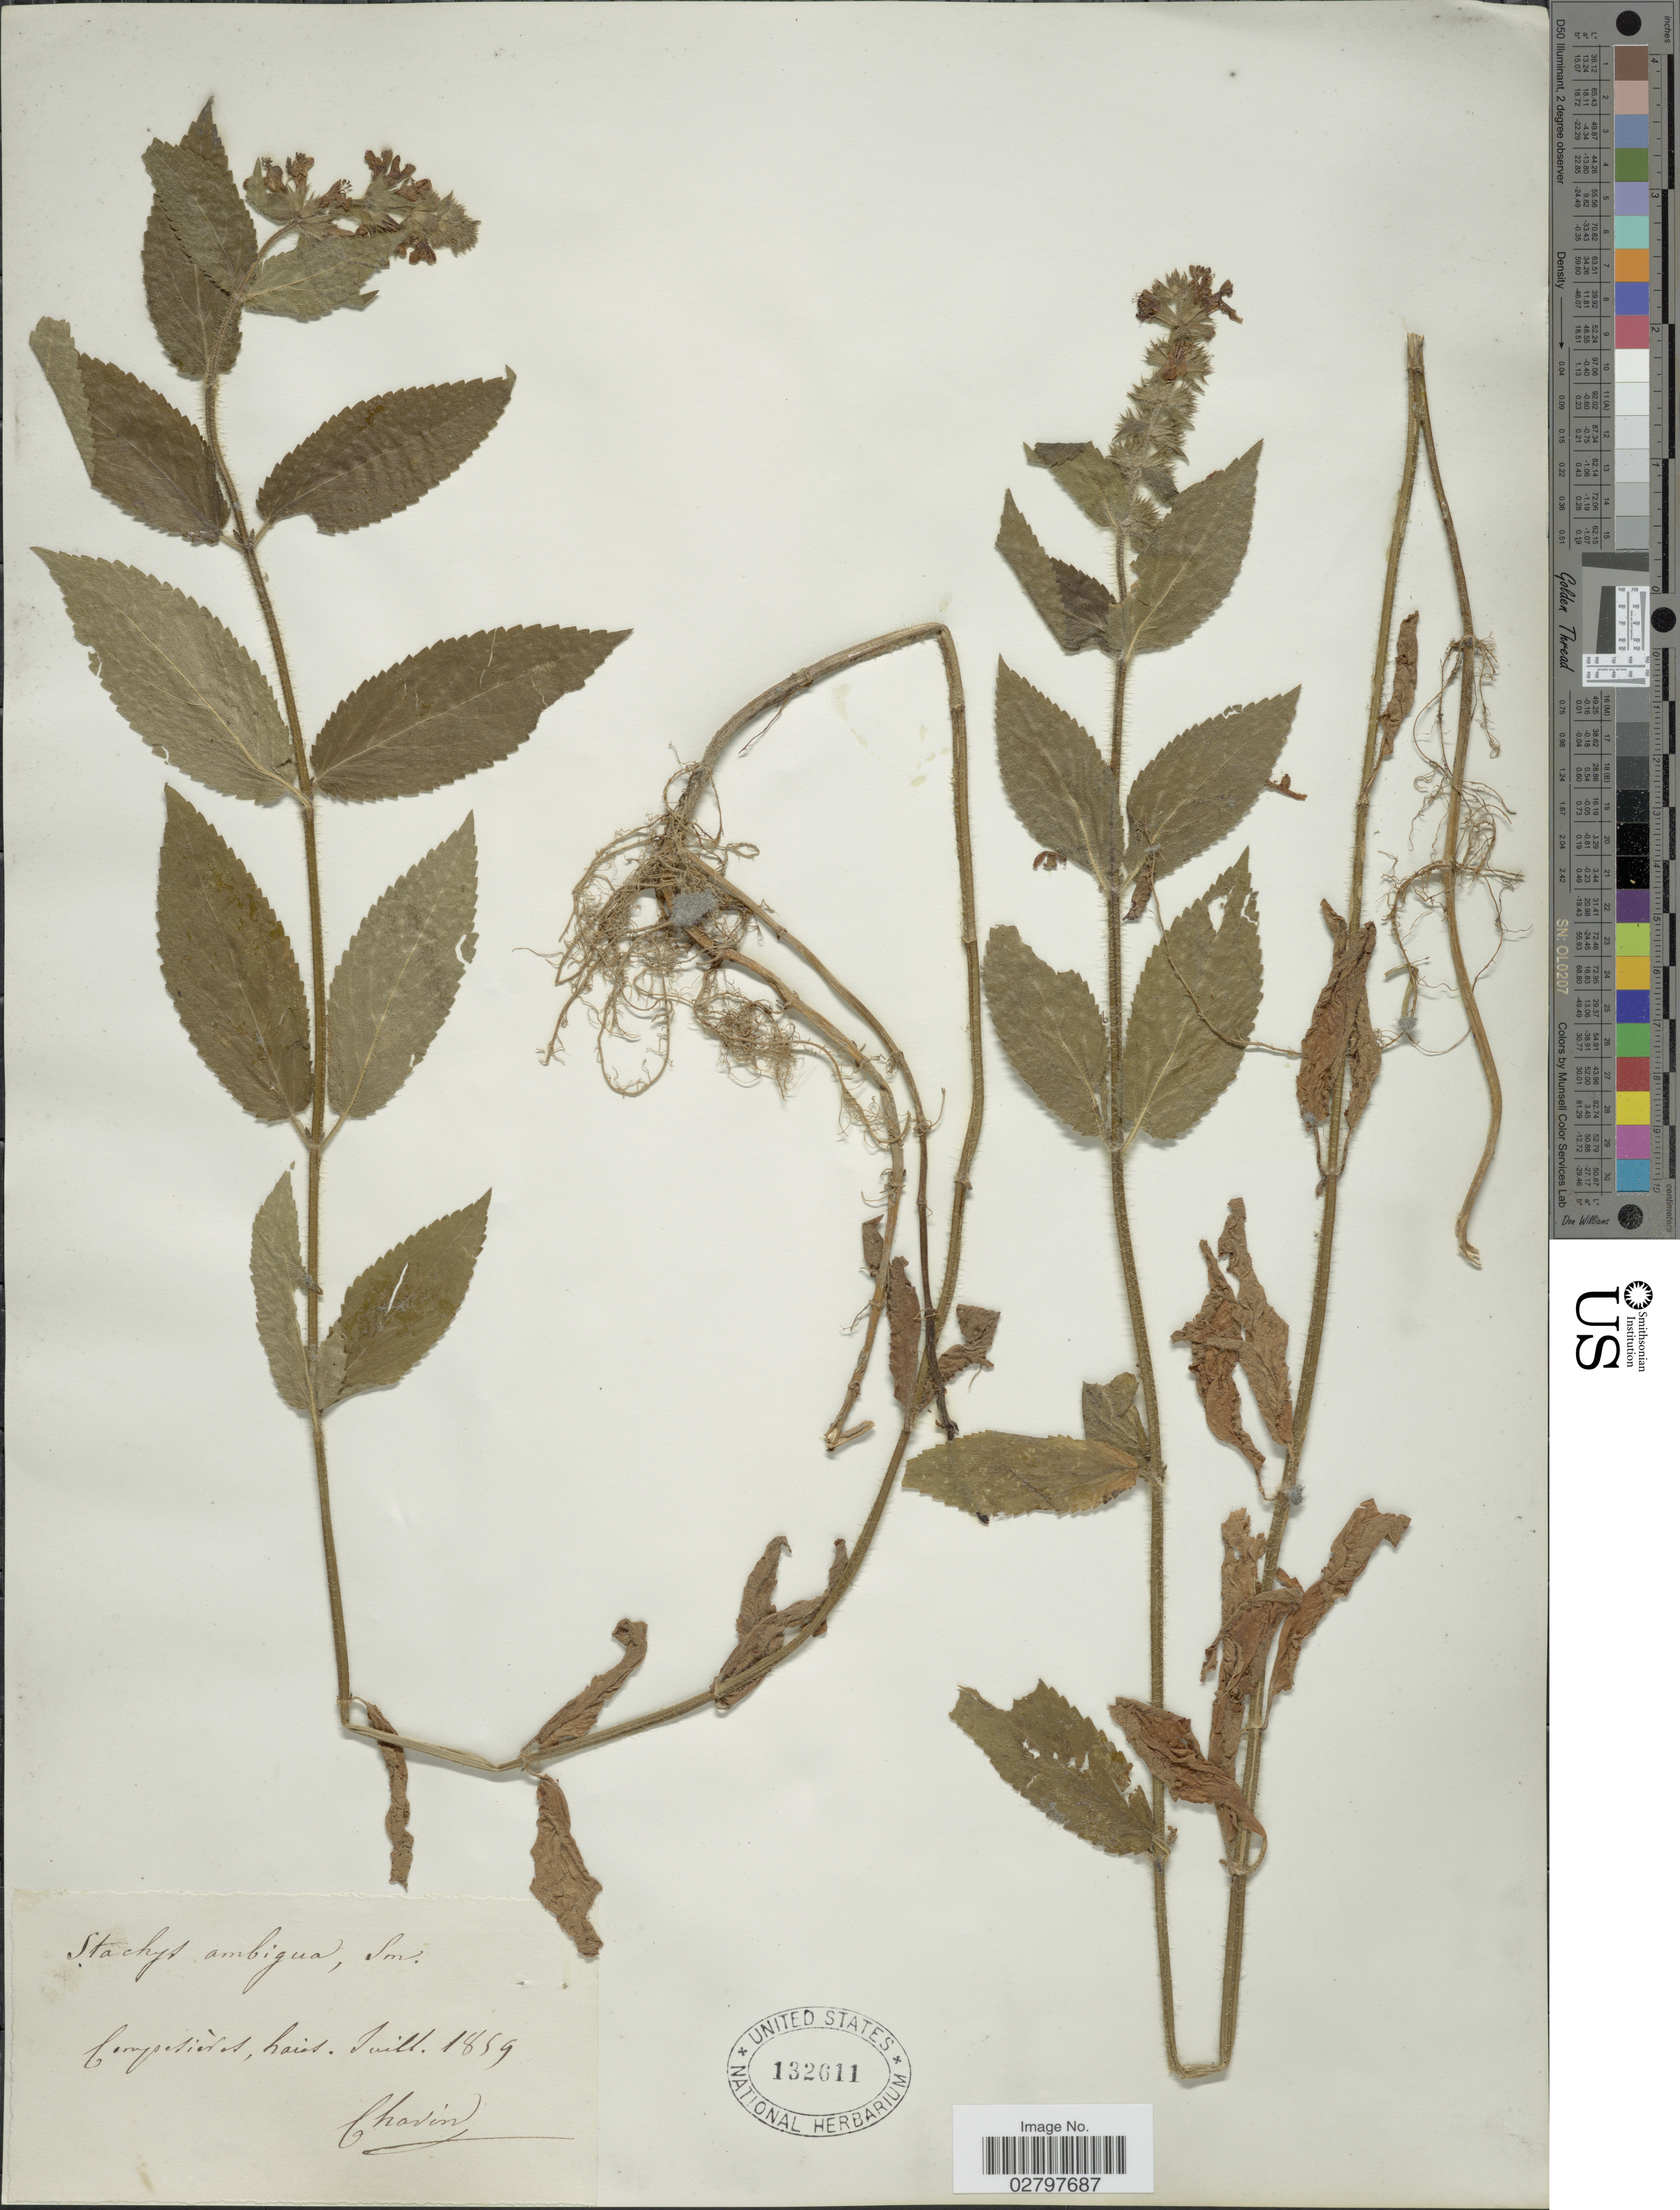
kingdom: Plantae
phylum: Tracheophyta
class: Magnoliopsida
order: Lamiales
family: Lamiaceae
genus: Stachys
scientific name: Stachys ambigua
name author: (A. Gray) Britton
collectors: -. Chavin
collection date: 1859-07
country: Switzerland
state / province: Genève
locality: Compesières, haut.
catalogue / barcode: US 132611